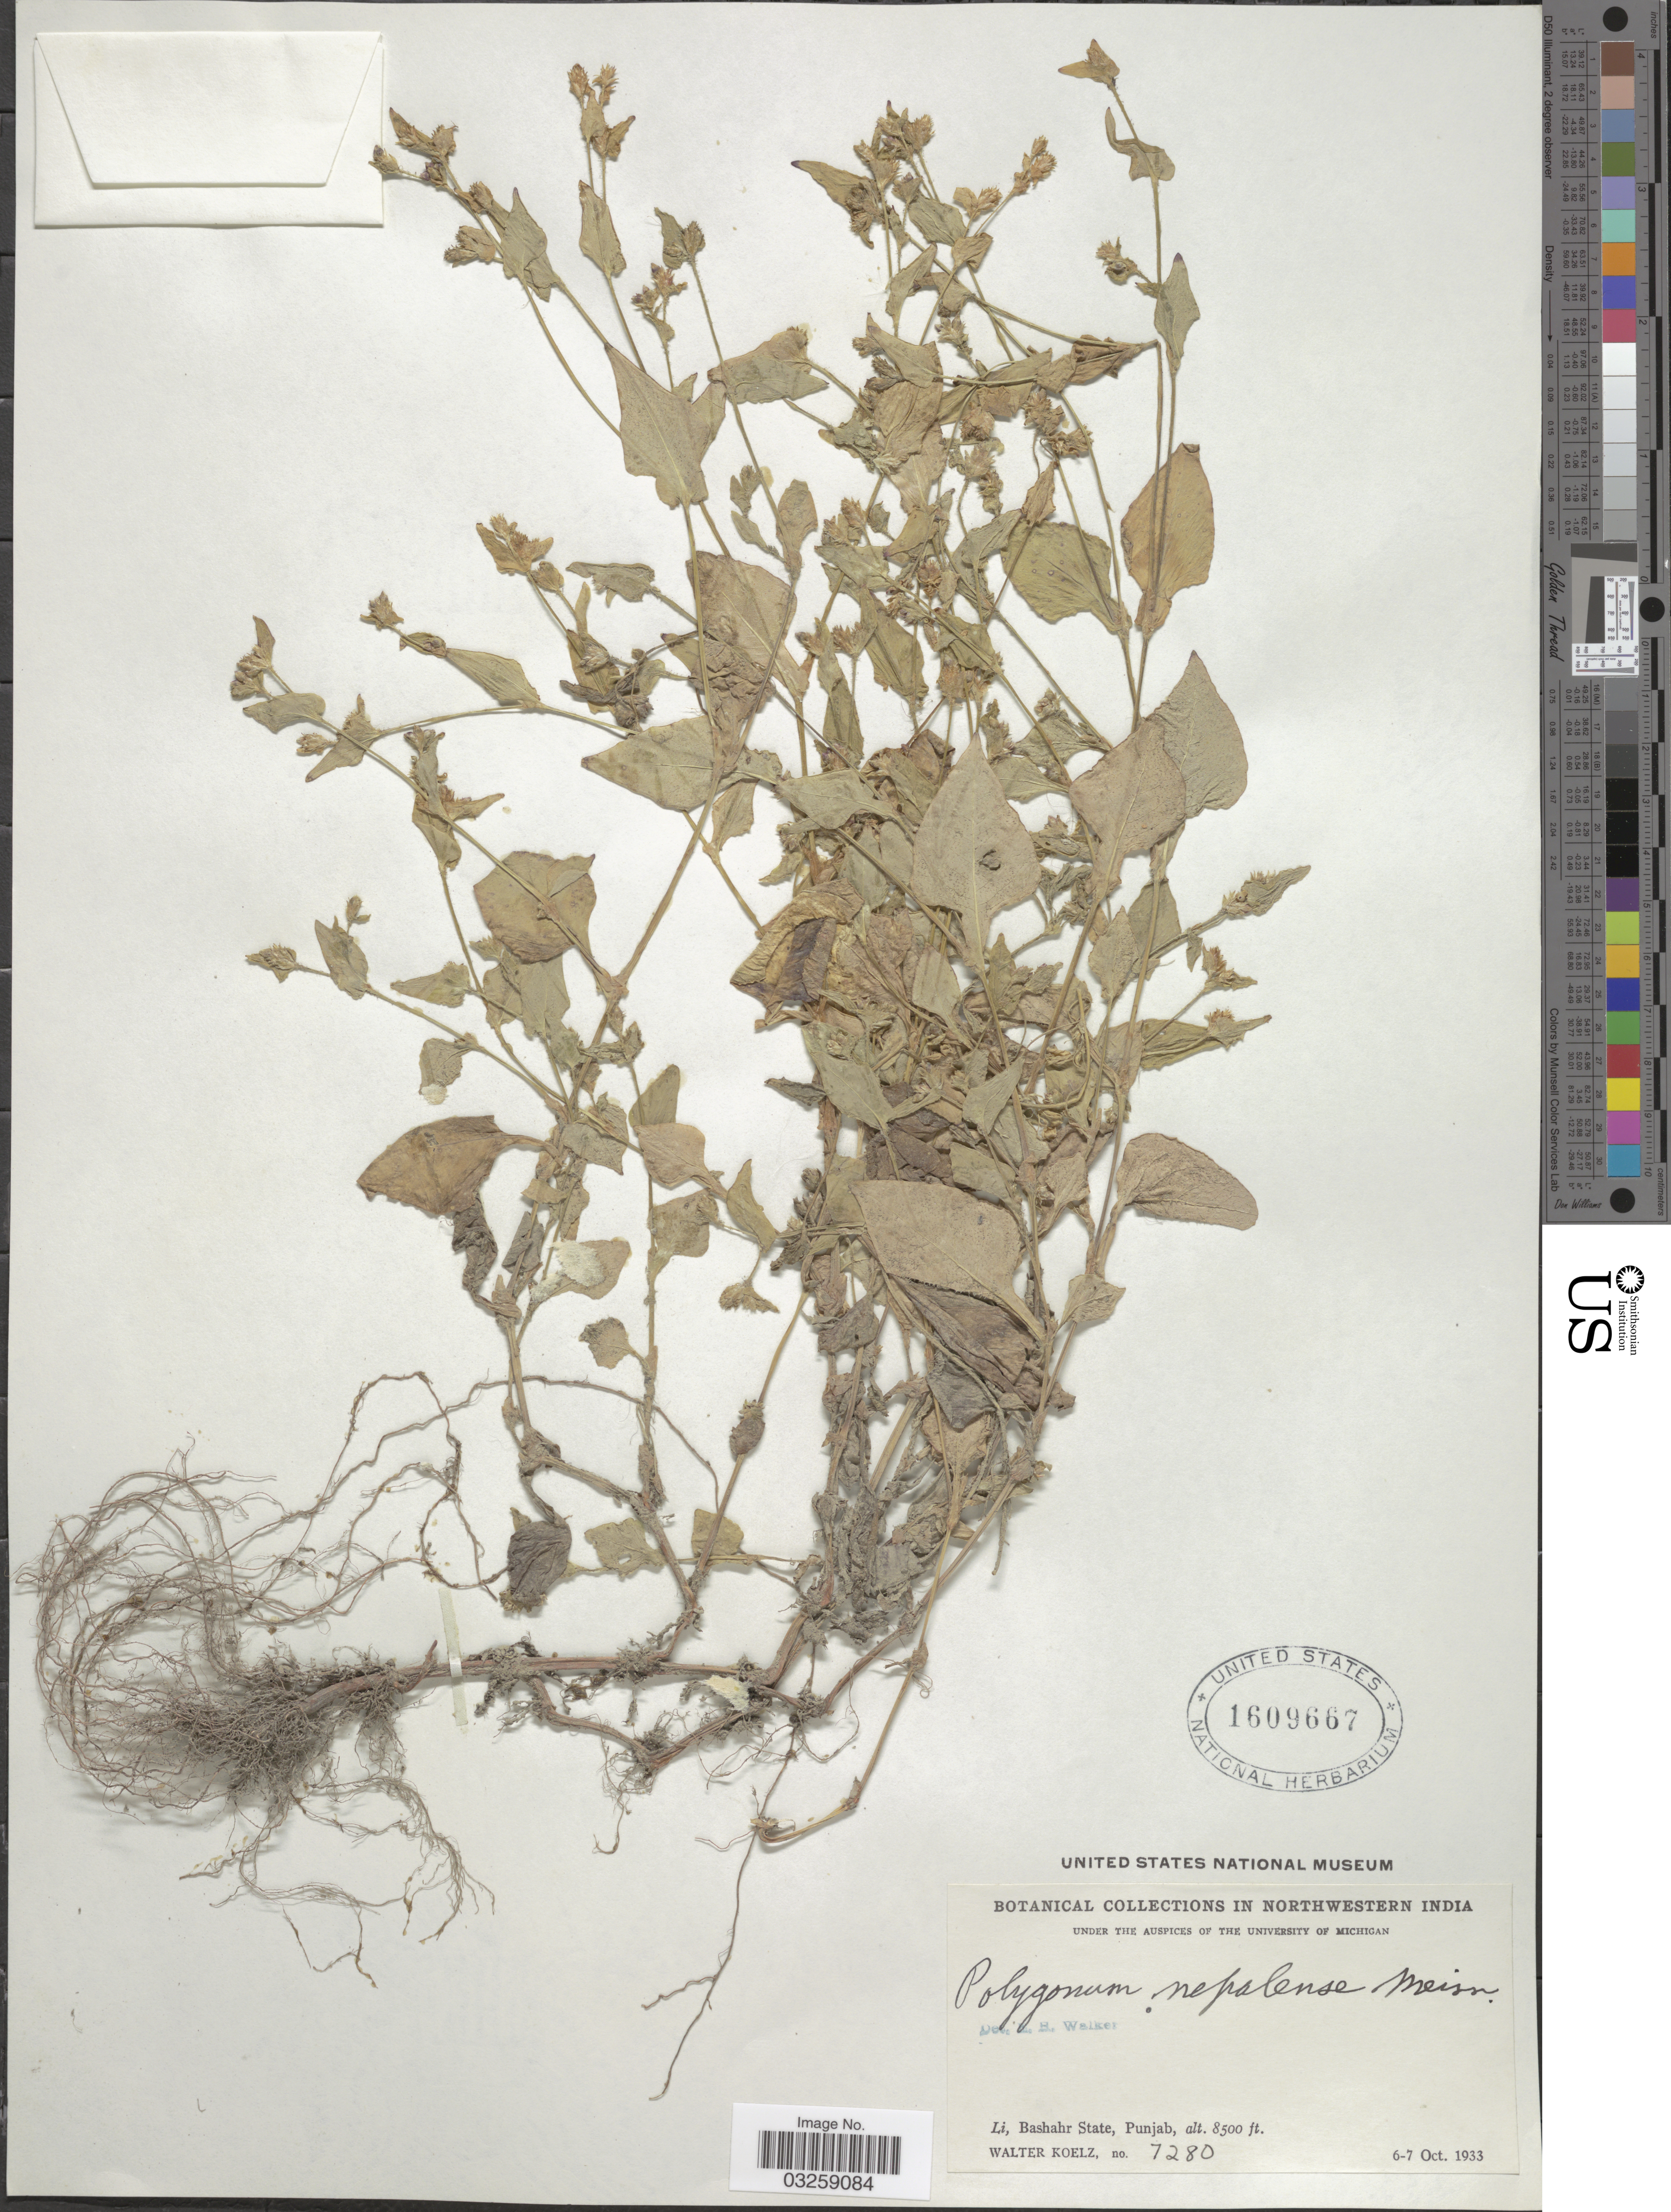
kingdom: Plantae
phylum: Tracheophyta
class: Magnoliopsida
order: Caryophyllales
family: Polygonaceae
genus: Polygonum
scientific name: Polygonum nepalense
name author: Meisn.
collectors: W. N. Koelz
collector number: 7280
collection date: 1933-10-06/1933-10-07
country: India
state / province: Punjab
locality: Northwestern India. Li, Bashahr State.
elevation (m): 2591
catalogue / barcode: US 1609667